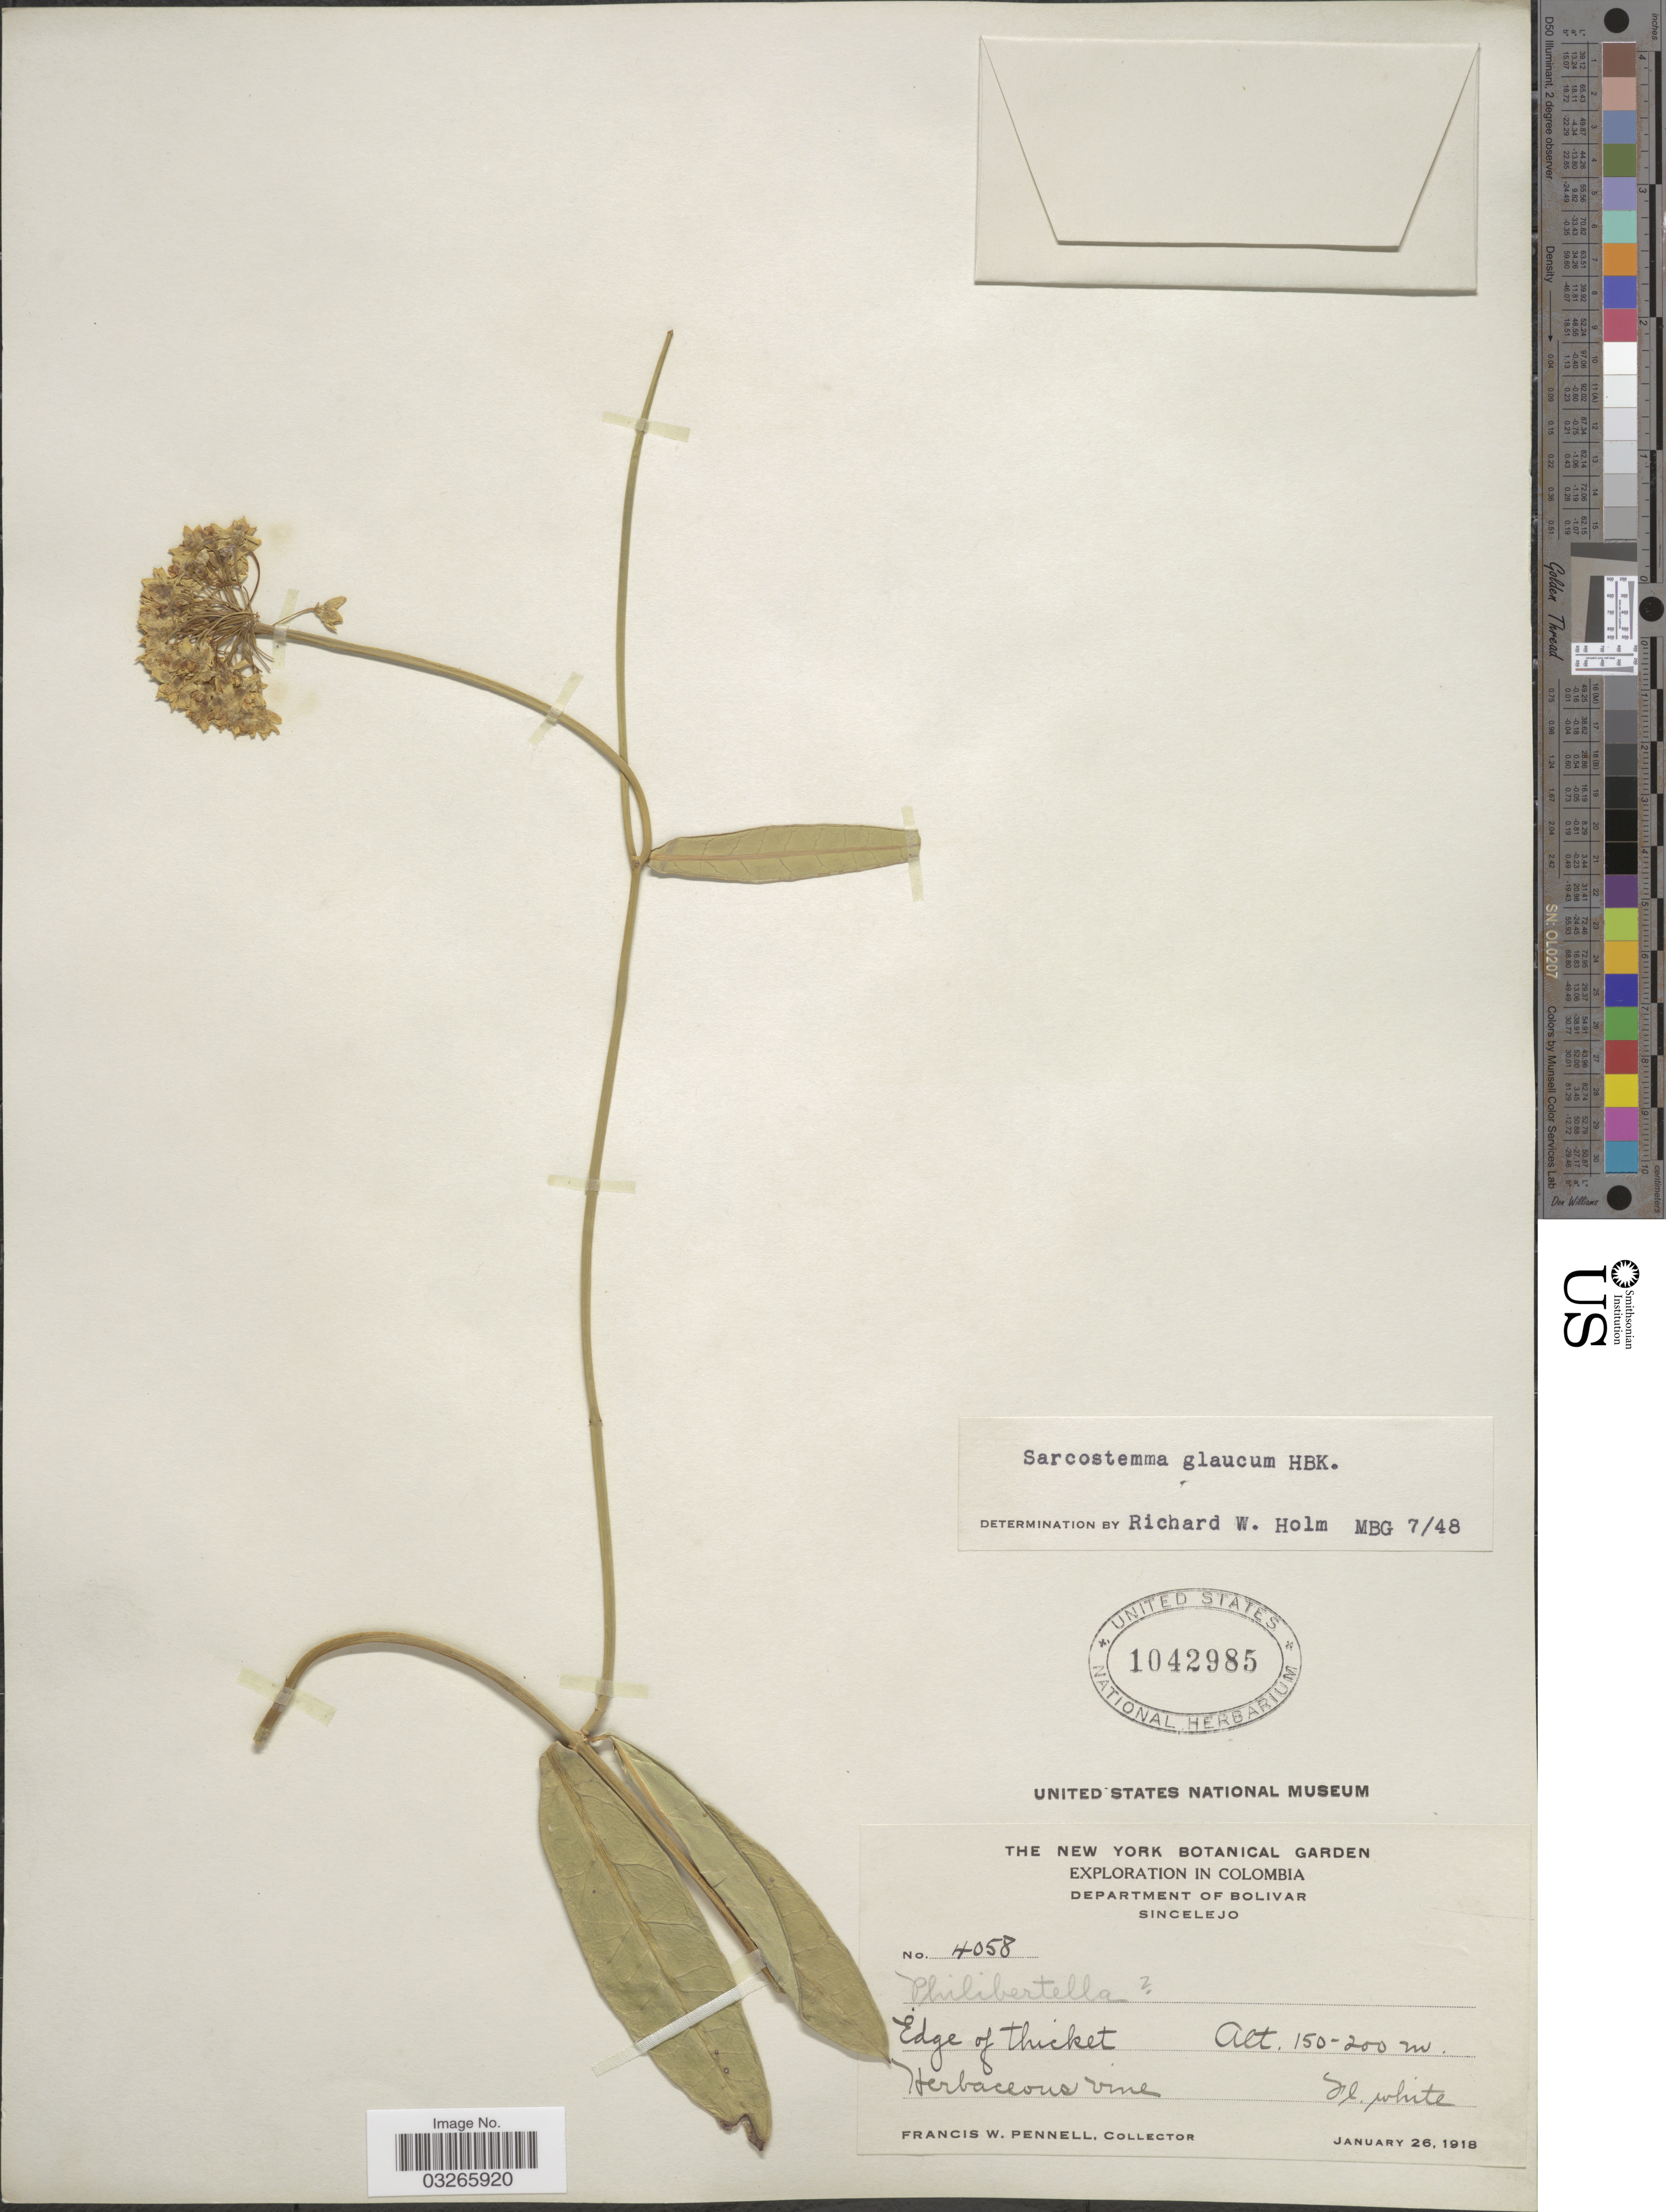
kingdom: Plantae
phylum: Tracheophyta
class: Magnoliopsida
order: Gentianales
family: Apocynaceae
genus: Sarcostemma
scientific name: Sarcostemma glaucum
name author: Kunth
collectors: F. W. Pennell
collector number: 4058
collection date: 1918-01-26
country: Colombia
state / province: Bolívar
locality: Department of Bolivar. Sincelejo.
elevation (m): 150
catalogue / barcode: US 1042985